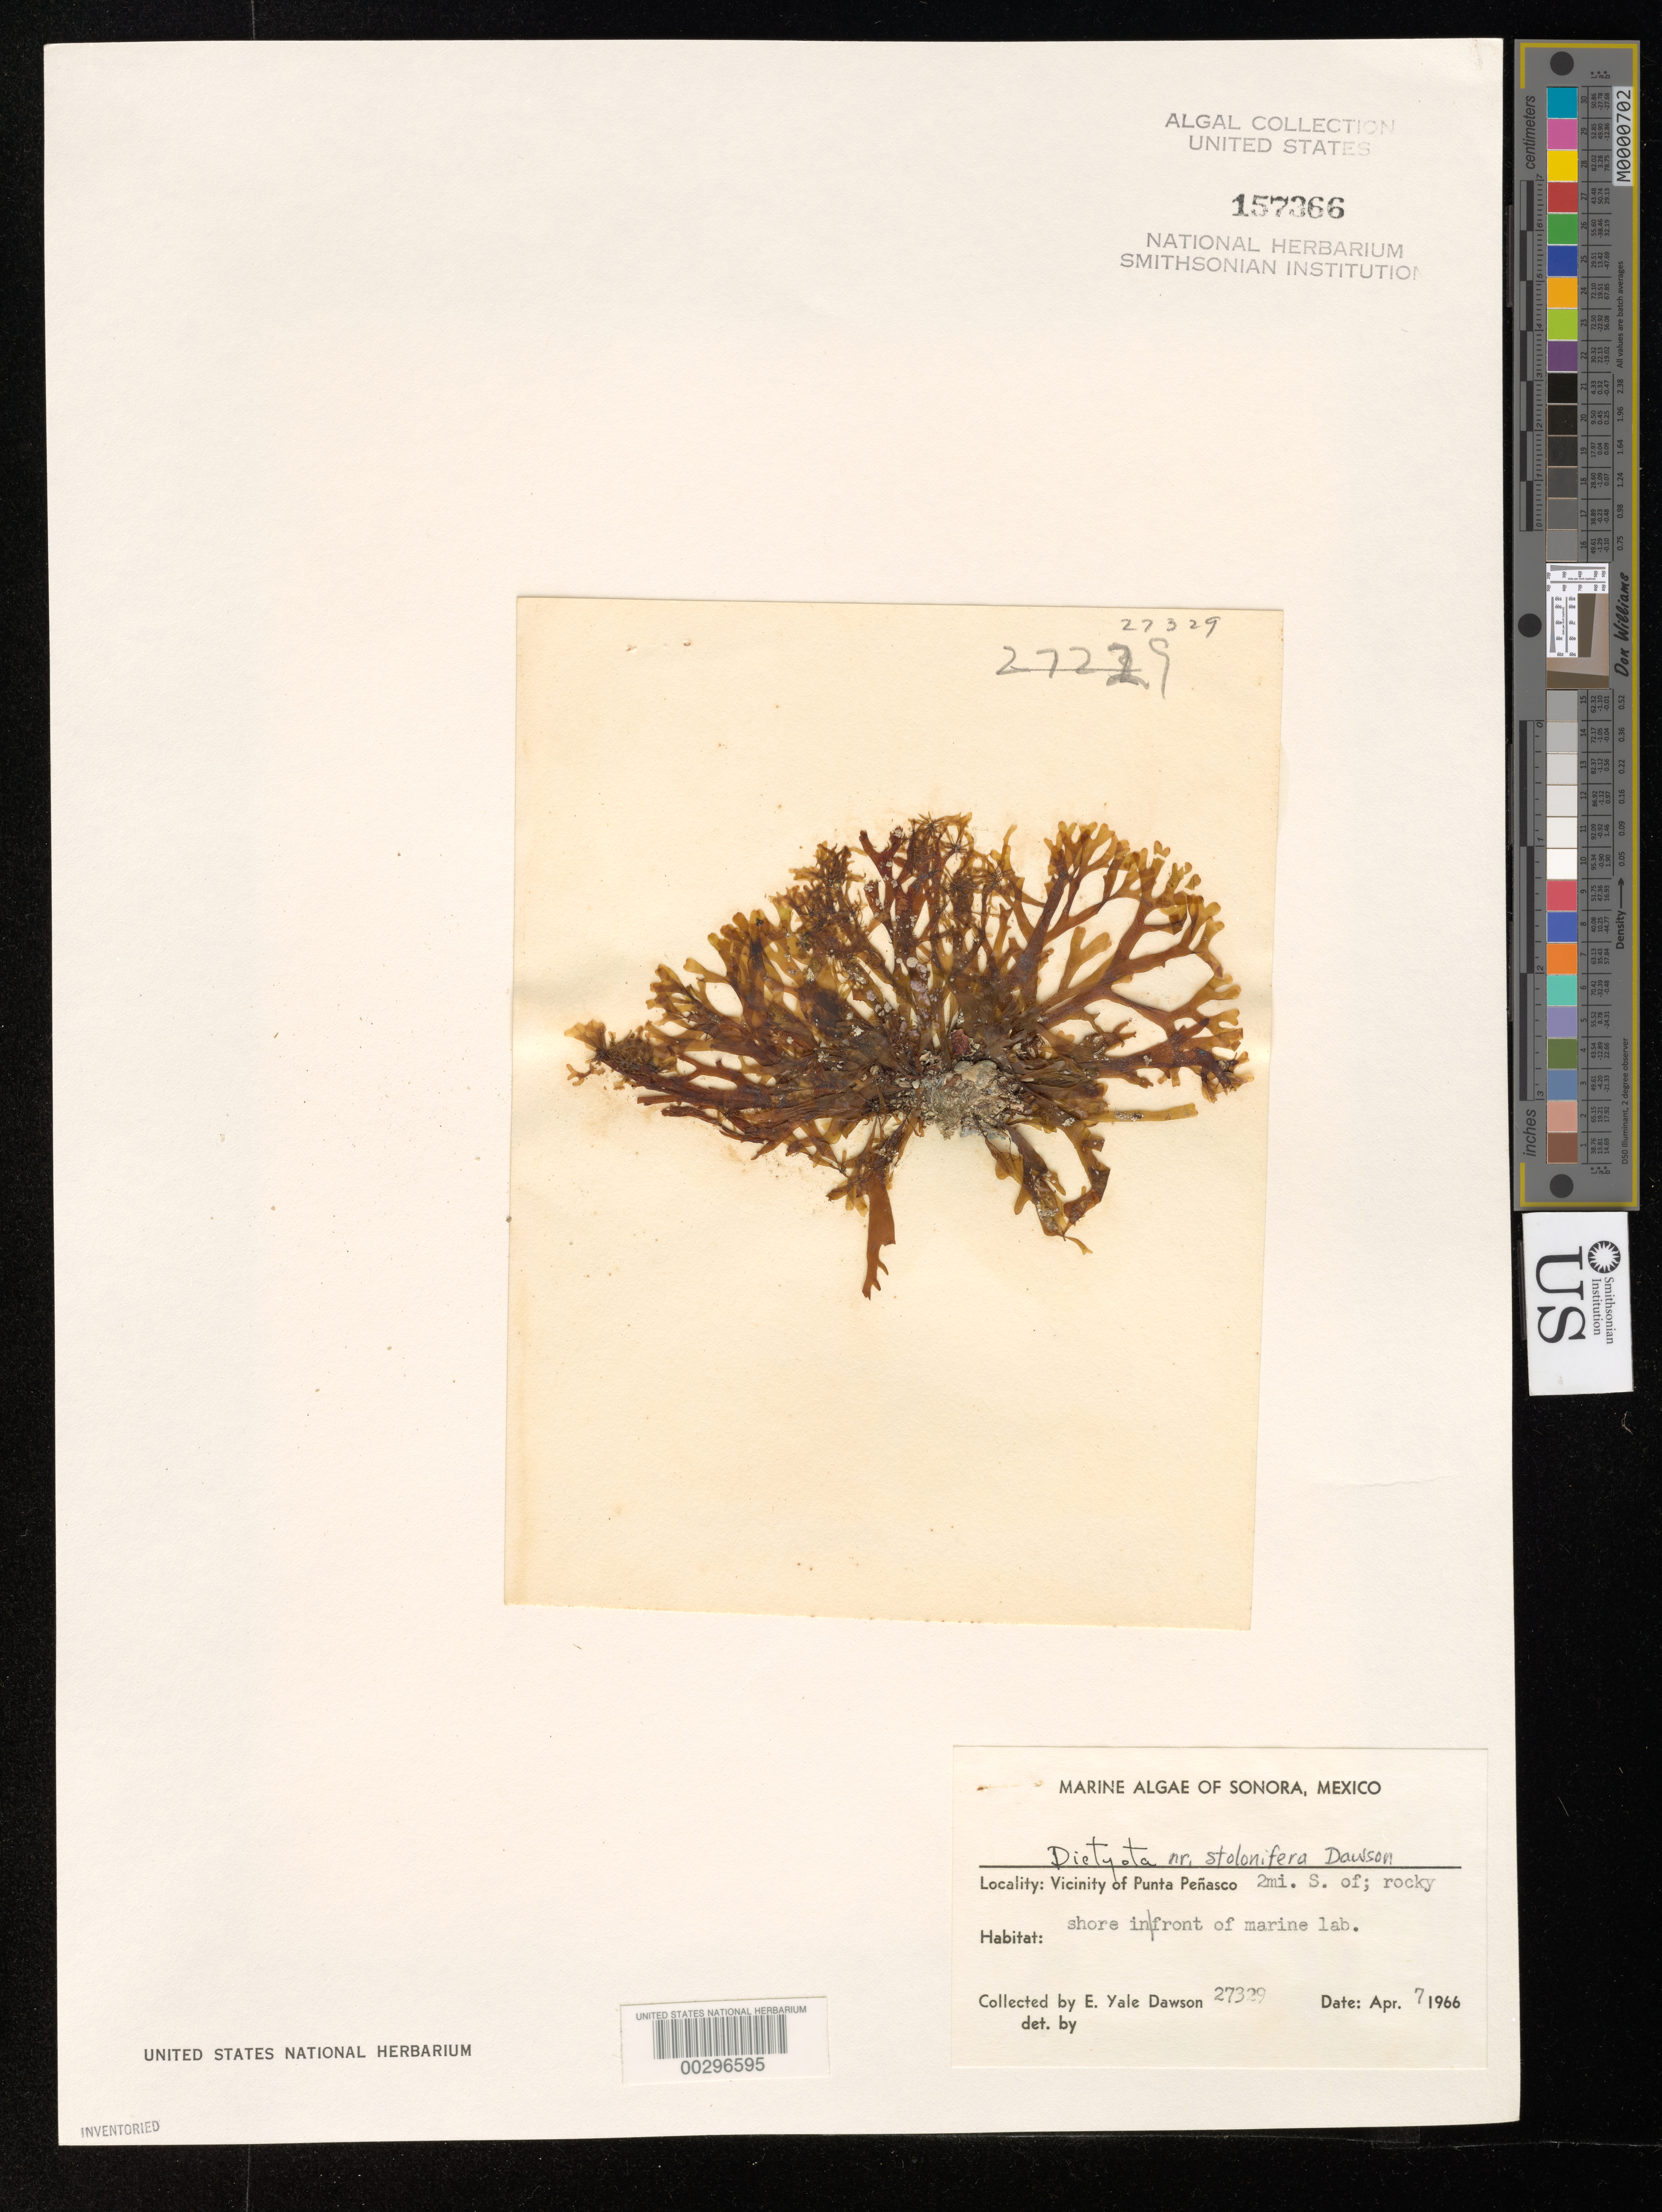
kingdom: Chromista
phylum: Ochrophyta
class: Phaeophyceae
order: Dictyotales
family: Dictyotaceae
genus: Dictyota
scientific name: Dictyota stolonifera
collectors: E. Y. Dawson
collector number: EYD 27329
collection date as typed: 07 Apr 1966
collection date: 1966-04-07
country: Mexico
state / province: Sonora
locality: Marine laboratory shore, 2 miles south of Punta Penasco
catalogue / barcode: US 157366